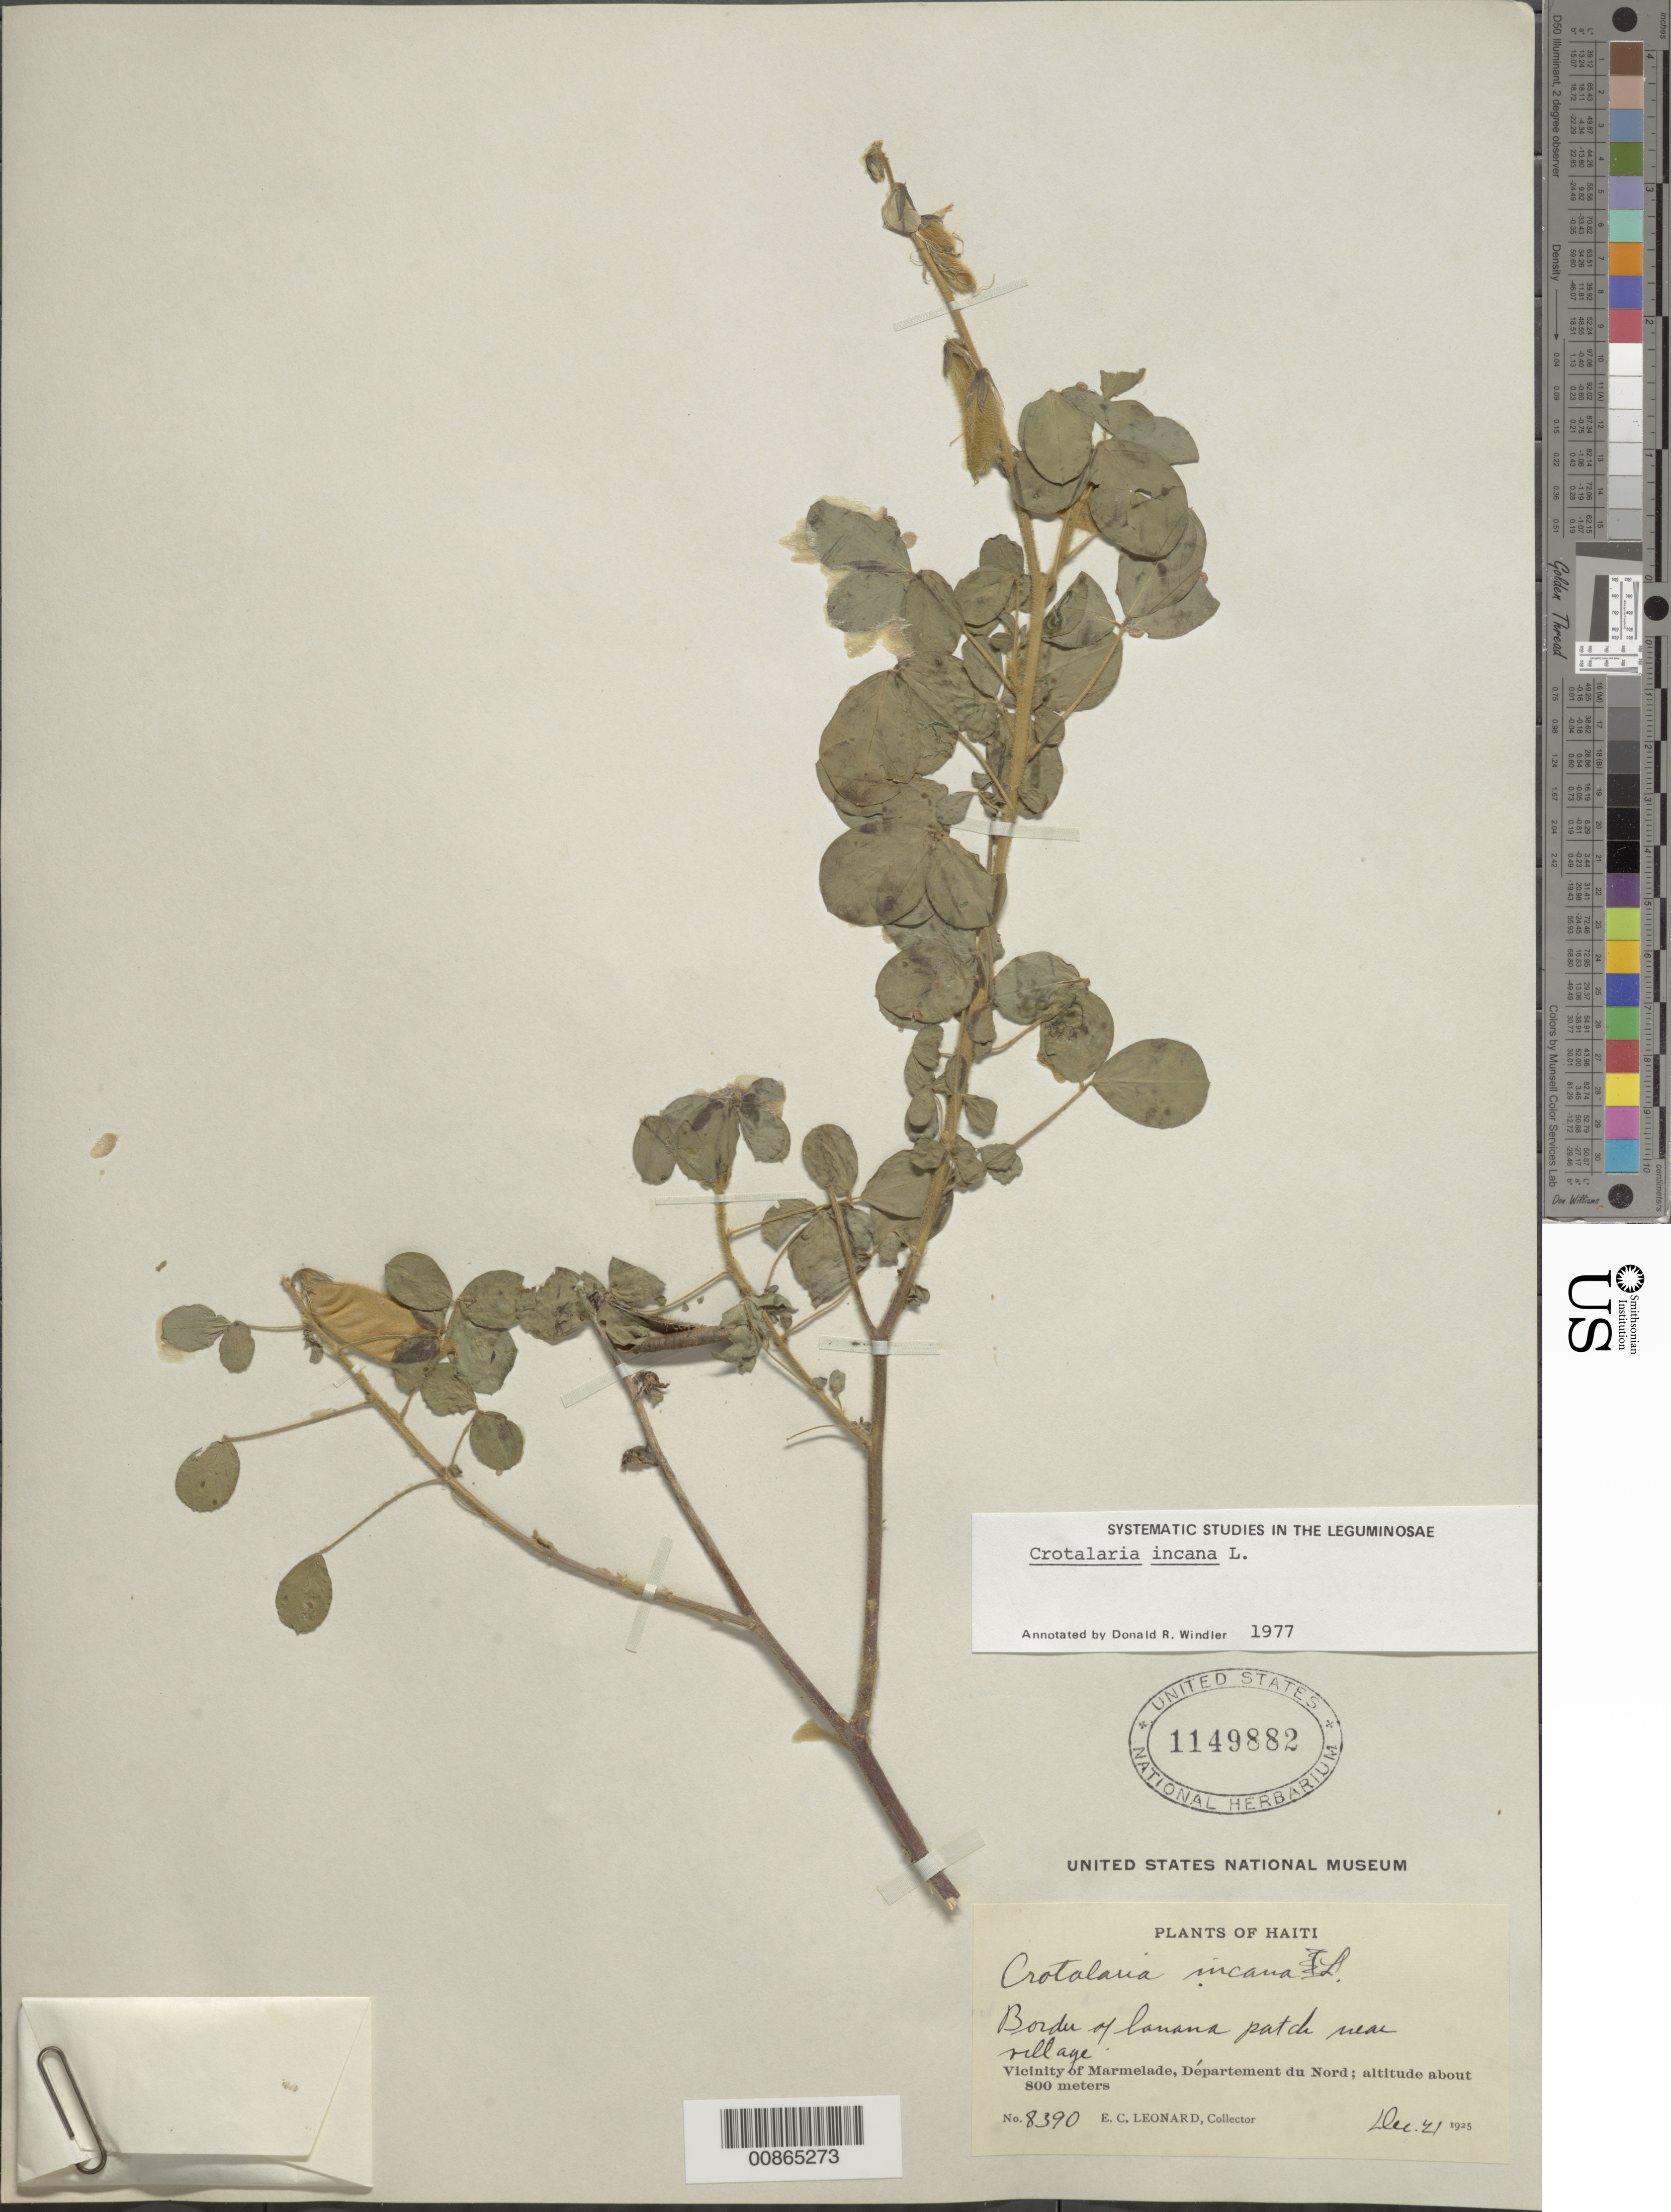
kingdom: Plantae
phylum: Tracheophyta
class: Magnoliopsida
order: Fabales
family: Fabaceae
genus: Crotalaria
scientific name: Crotalaria incana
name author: L.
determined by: Windler, D. R.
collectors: E. C. Leonard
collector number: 8390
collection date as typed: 21 Dec 1925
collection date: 1925-12-21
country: Haiti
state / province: Nord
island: Hispaniola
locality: Vicinity of Marmelade. Near village.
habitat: Border of banana patch.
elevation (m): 800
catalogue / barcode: US 1149882